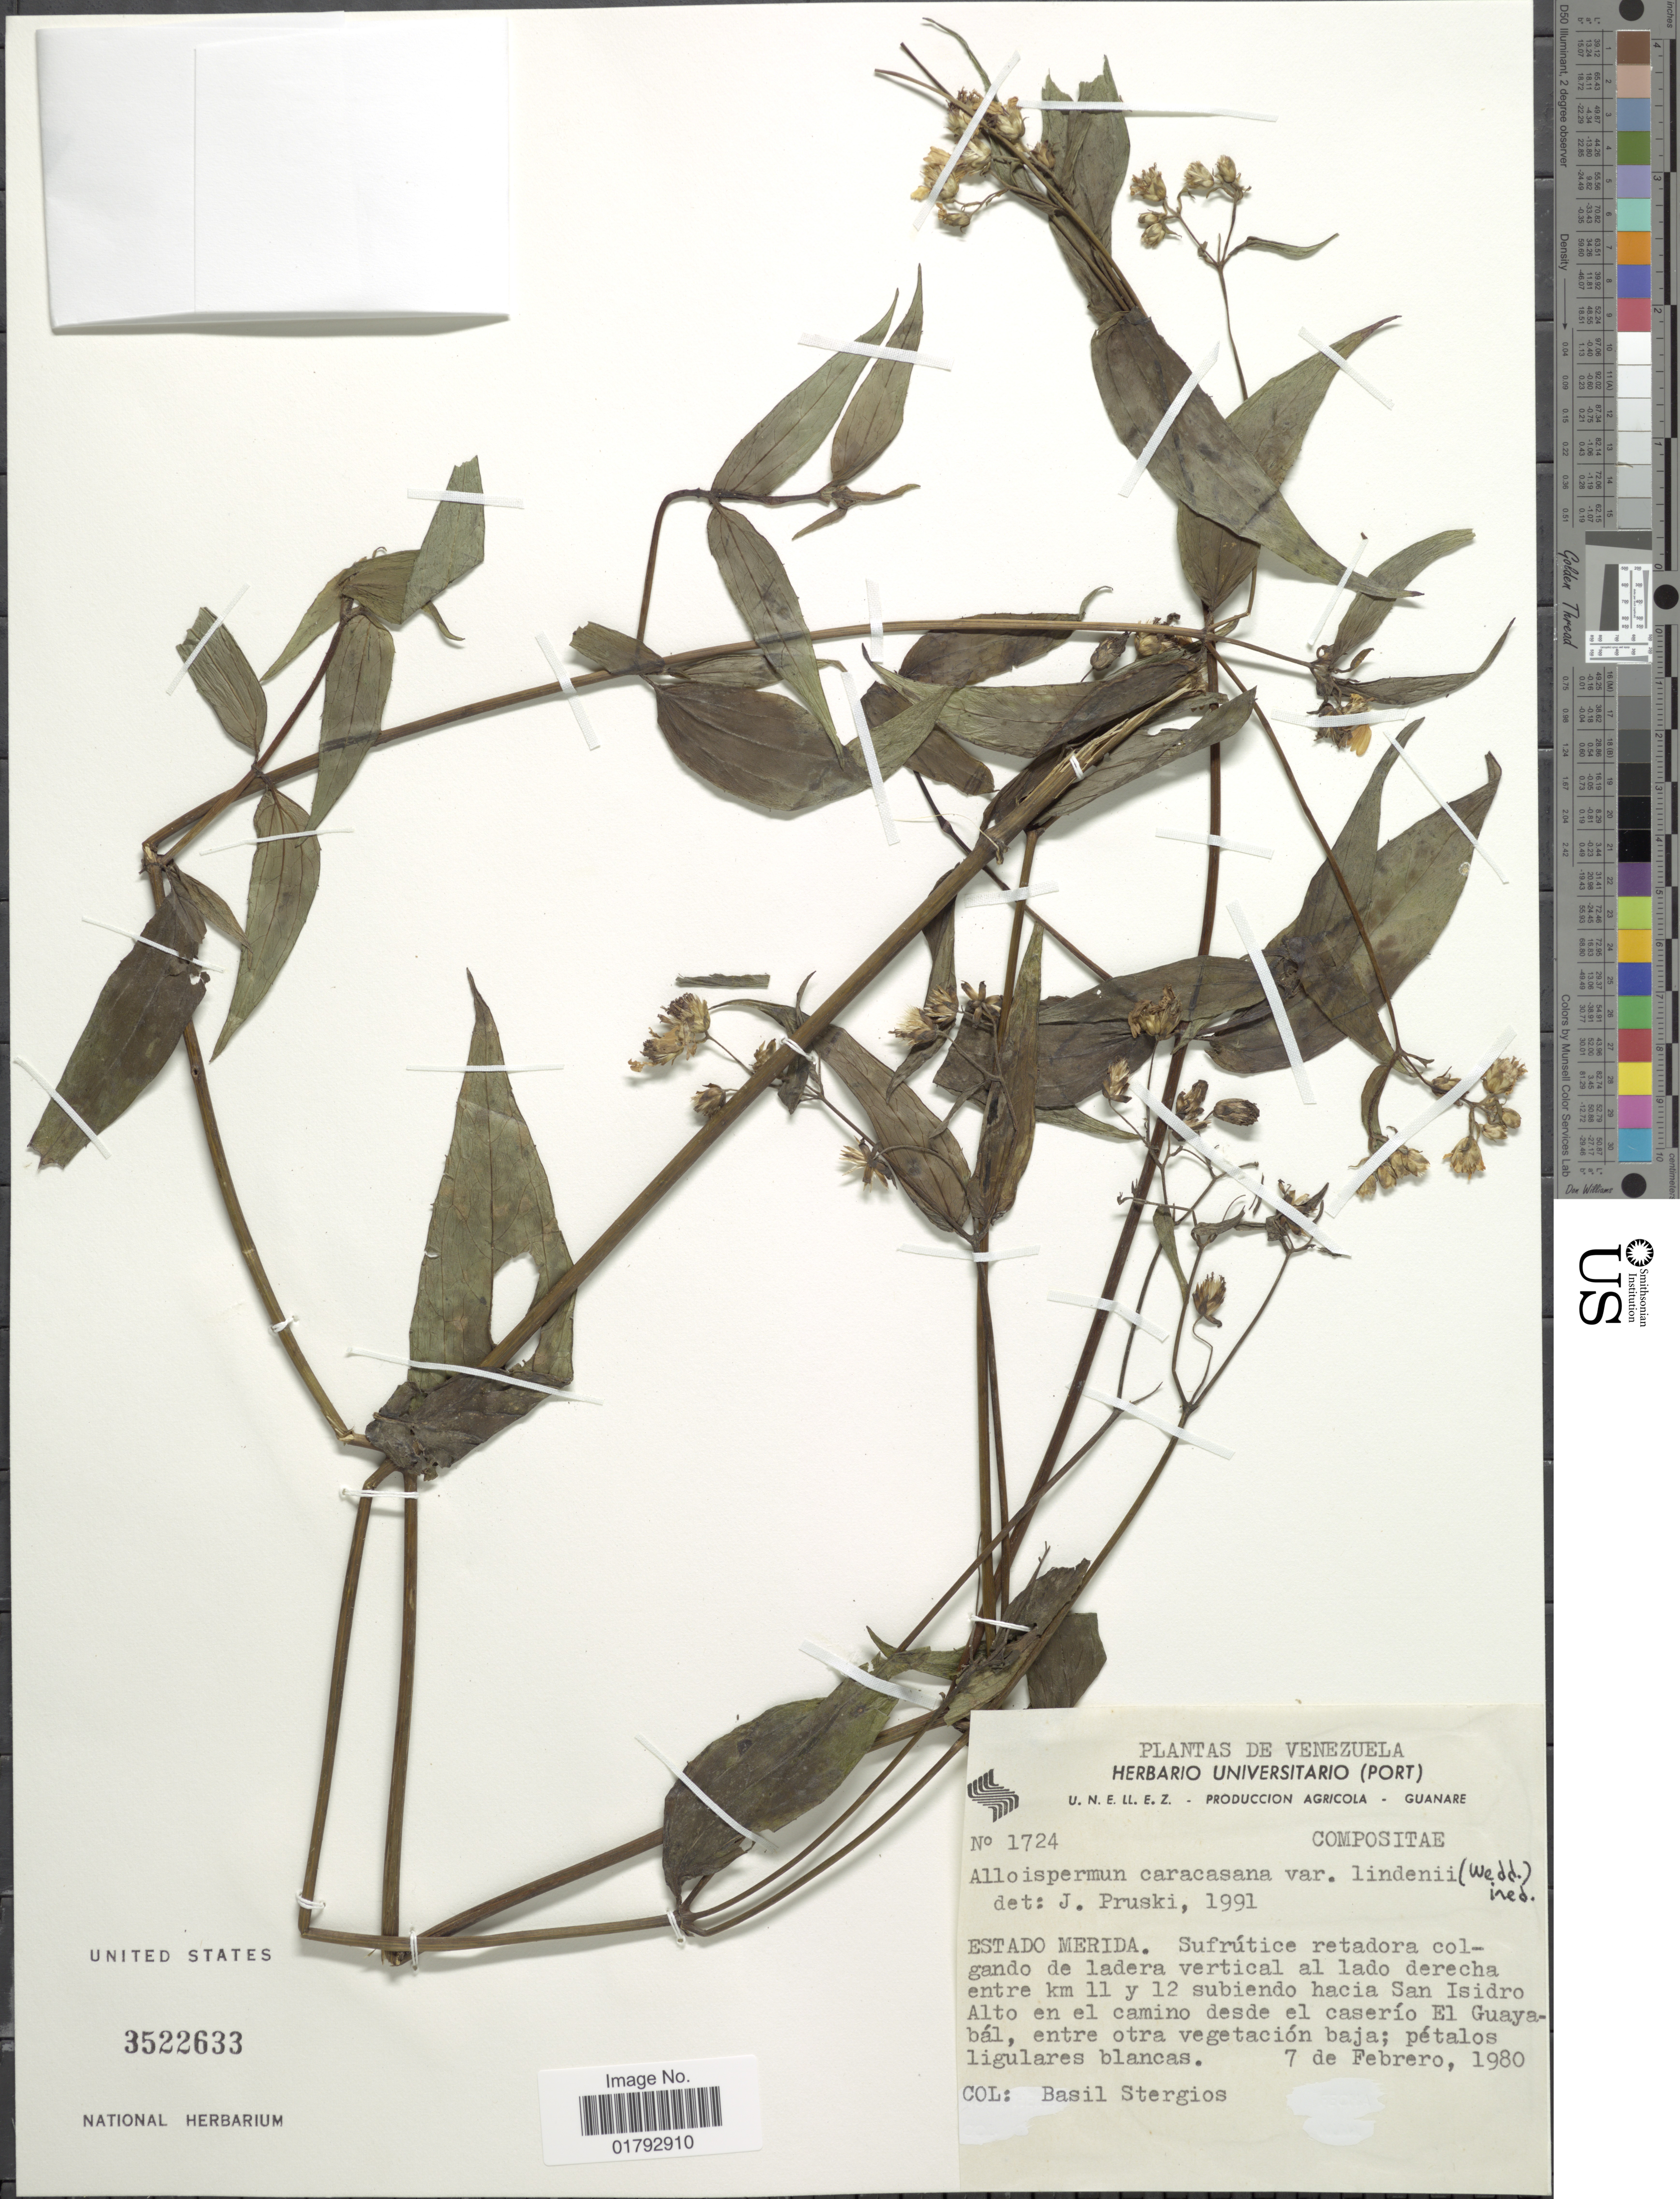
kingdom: Plantae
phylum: Tracheophyta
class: Magnoliopsida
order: Asterales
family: Asteraceae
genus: Alloispermum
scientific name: Alloispermum caracasanum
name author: (Kunth) H. Rob.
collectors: B. G. Stergios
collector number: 1724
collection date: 1980-02-07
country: Venezuela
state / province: Mérida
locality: Lado derecha entre km 11 y 12 subiendo hacia San Isidro. Alto en el camino desde el caserio El Guayabal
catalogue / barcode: US 3522633